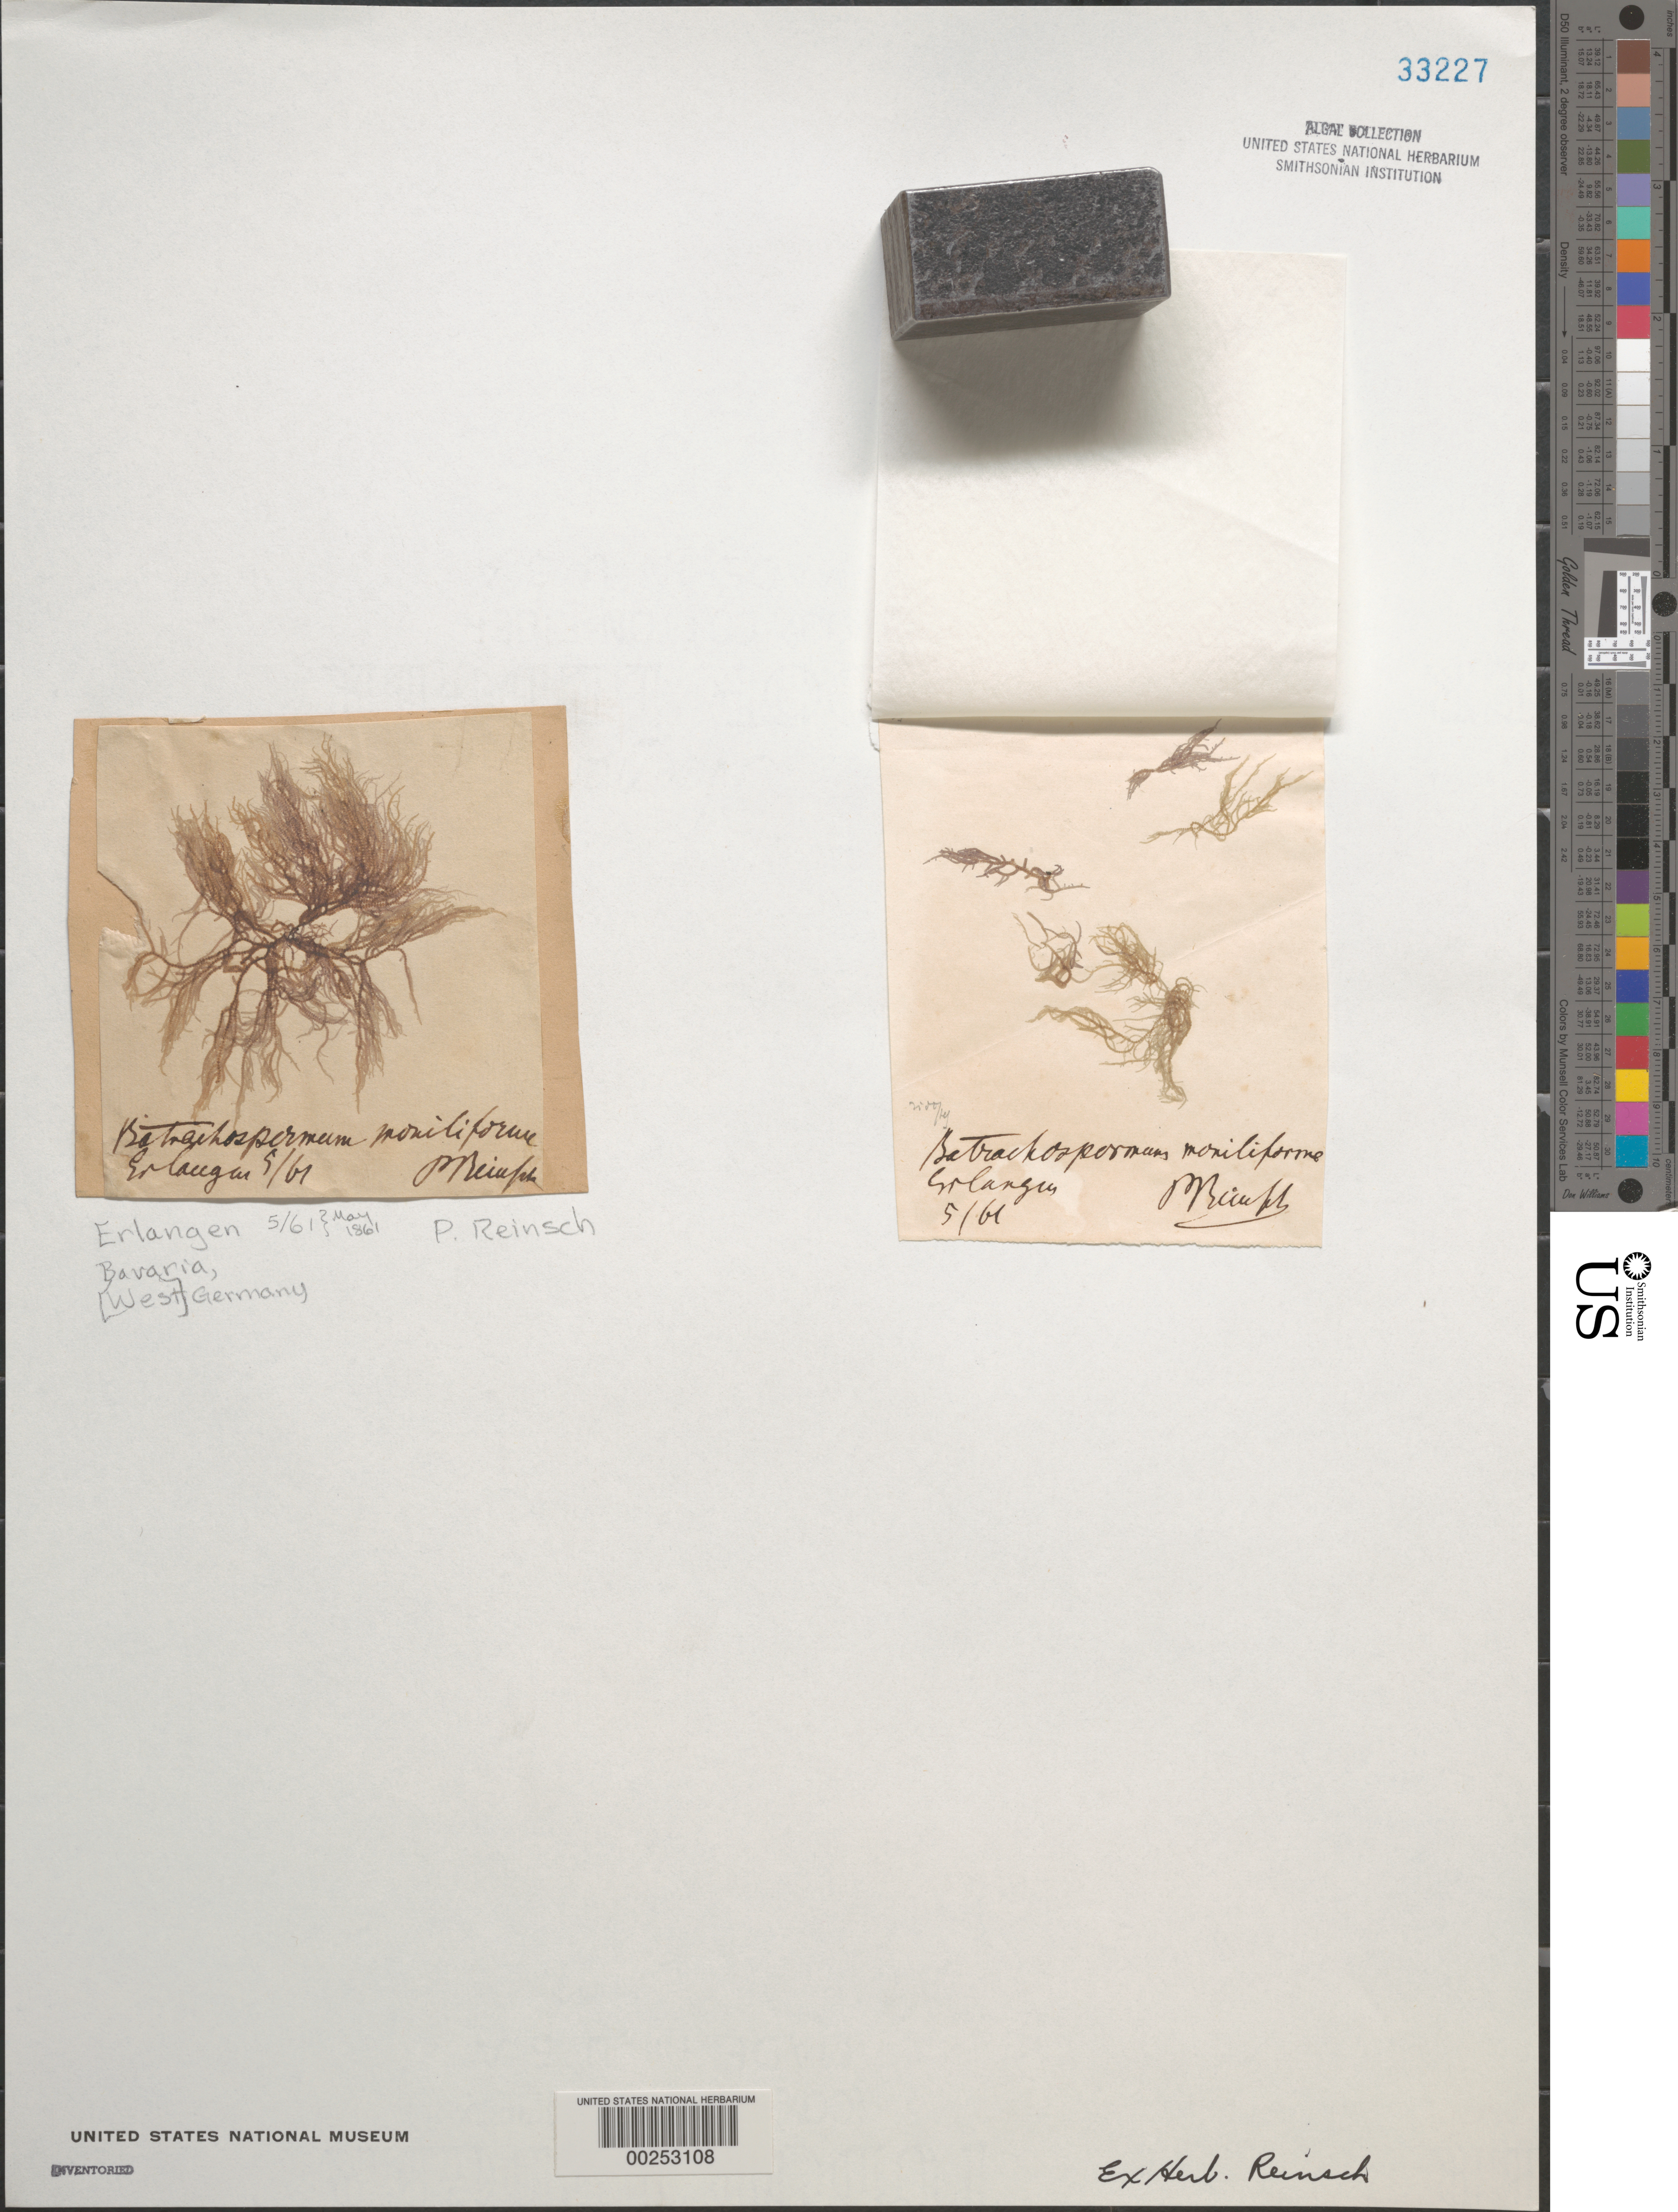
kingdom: Plantae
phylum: Rhodophyta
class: Florideophyceae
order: Batrachospermales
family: Batrachospermaceae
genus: Batrachospermum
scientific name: Batrachospermum gelatinosum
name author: (L.) DC.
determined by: Algae name updating Project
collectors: P. F. Reinsch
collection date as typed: May 1861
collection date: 1861-05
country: Germany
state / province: Bayern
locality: Erlangen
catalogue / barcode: US 33227